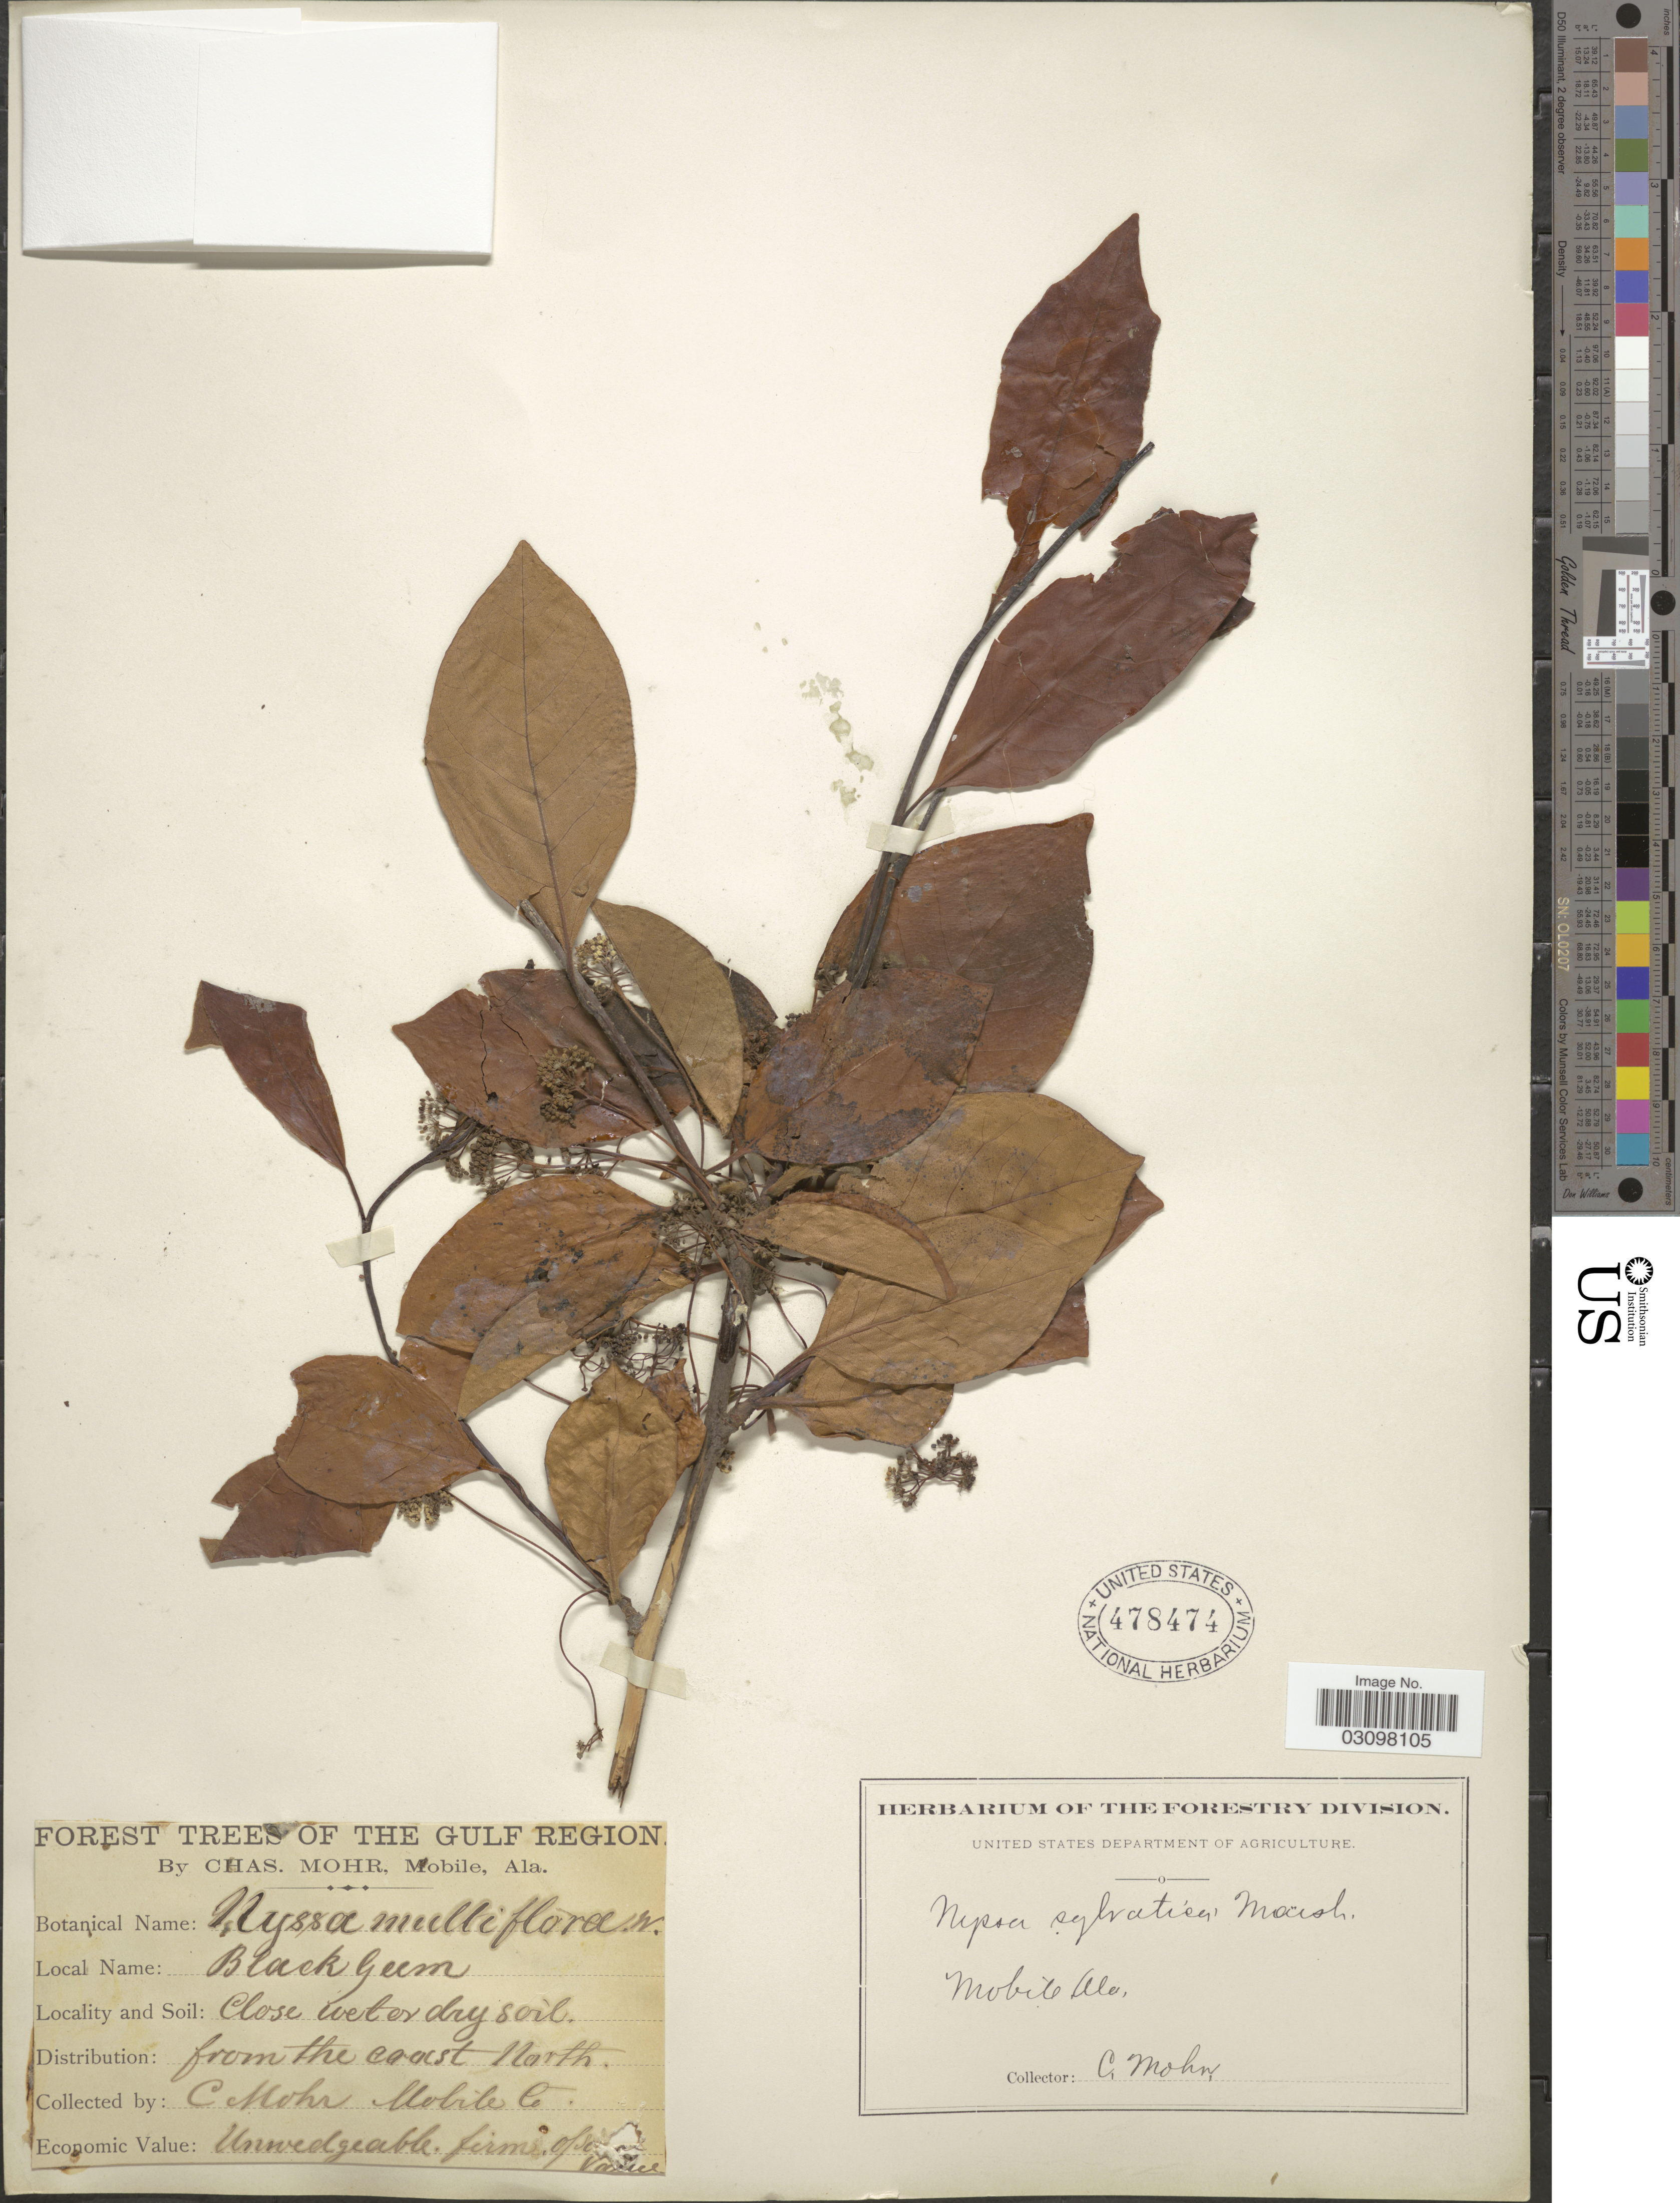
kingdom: Plantae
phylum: Tracheophyta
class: Magnoliopsida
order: Cornales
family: Nyssaceae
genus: Nyssa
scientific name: Nyssa sylvatica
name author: Marshall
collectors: Mohr, C. T. (herbarium)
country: United States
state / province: Alabama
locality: The Gulf Region. Mobile.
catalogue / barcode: US 478474